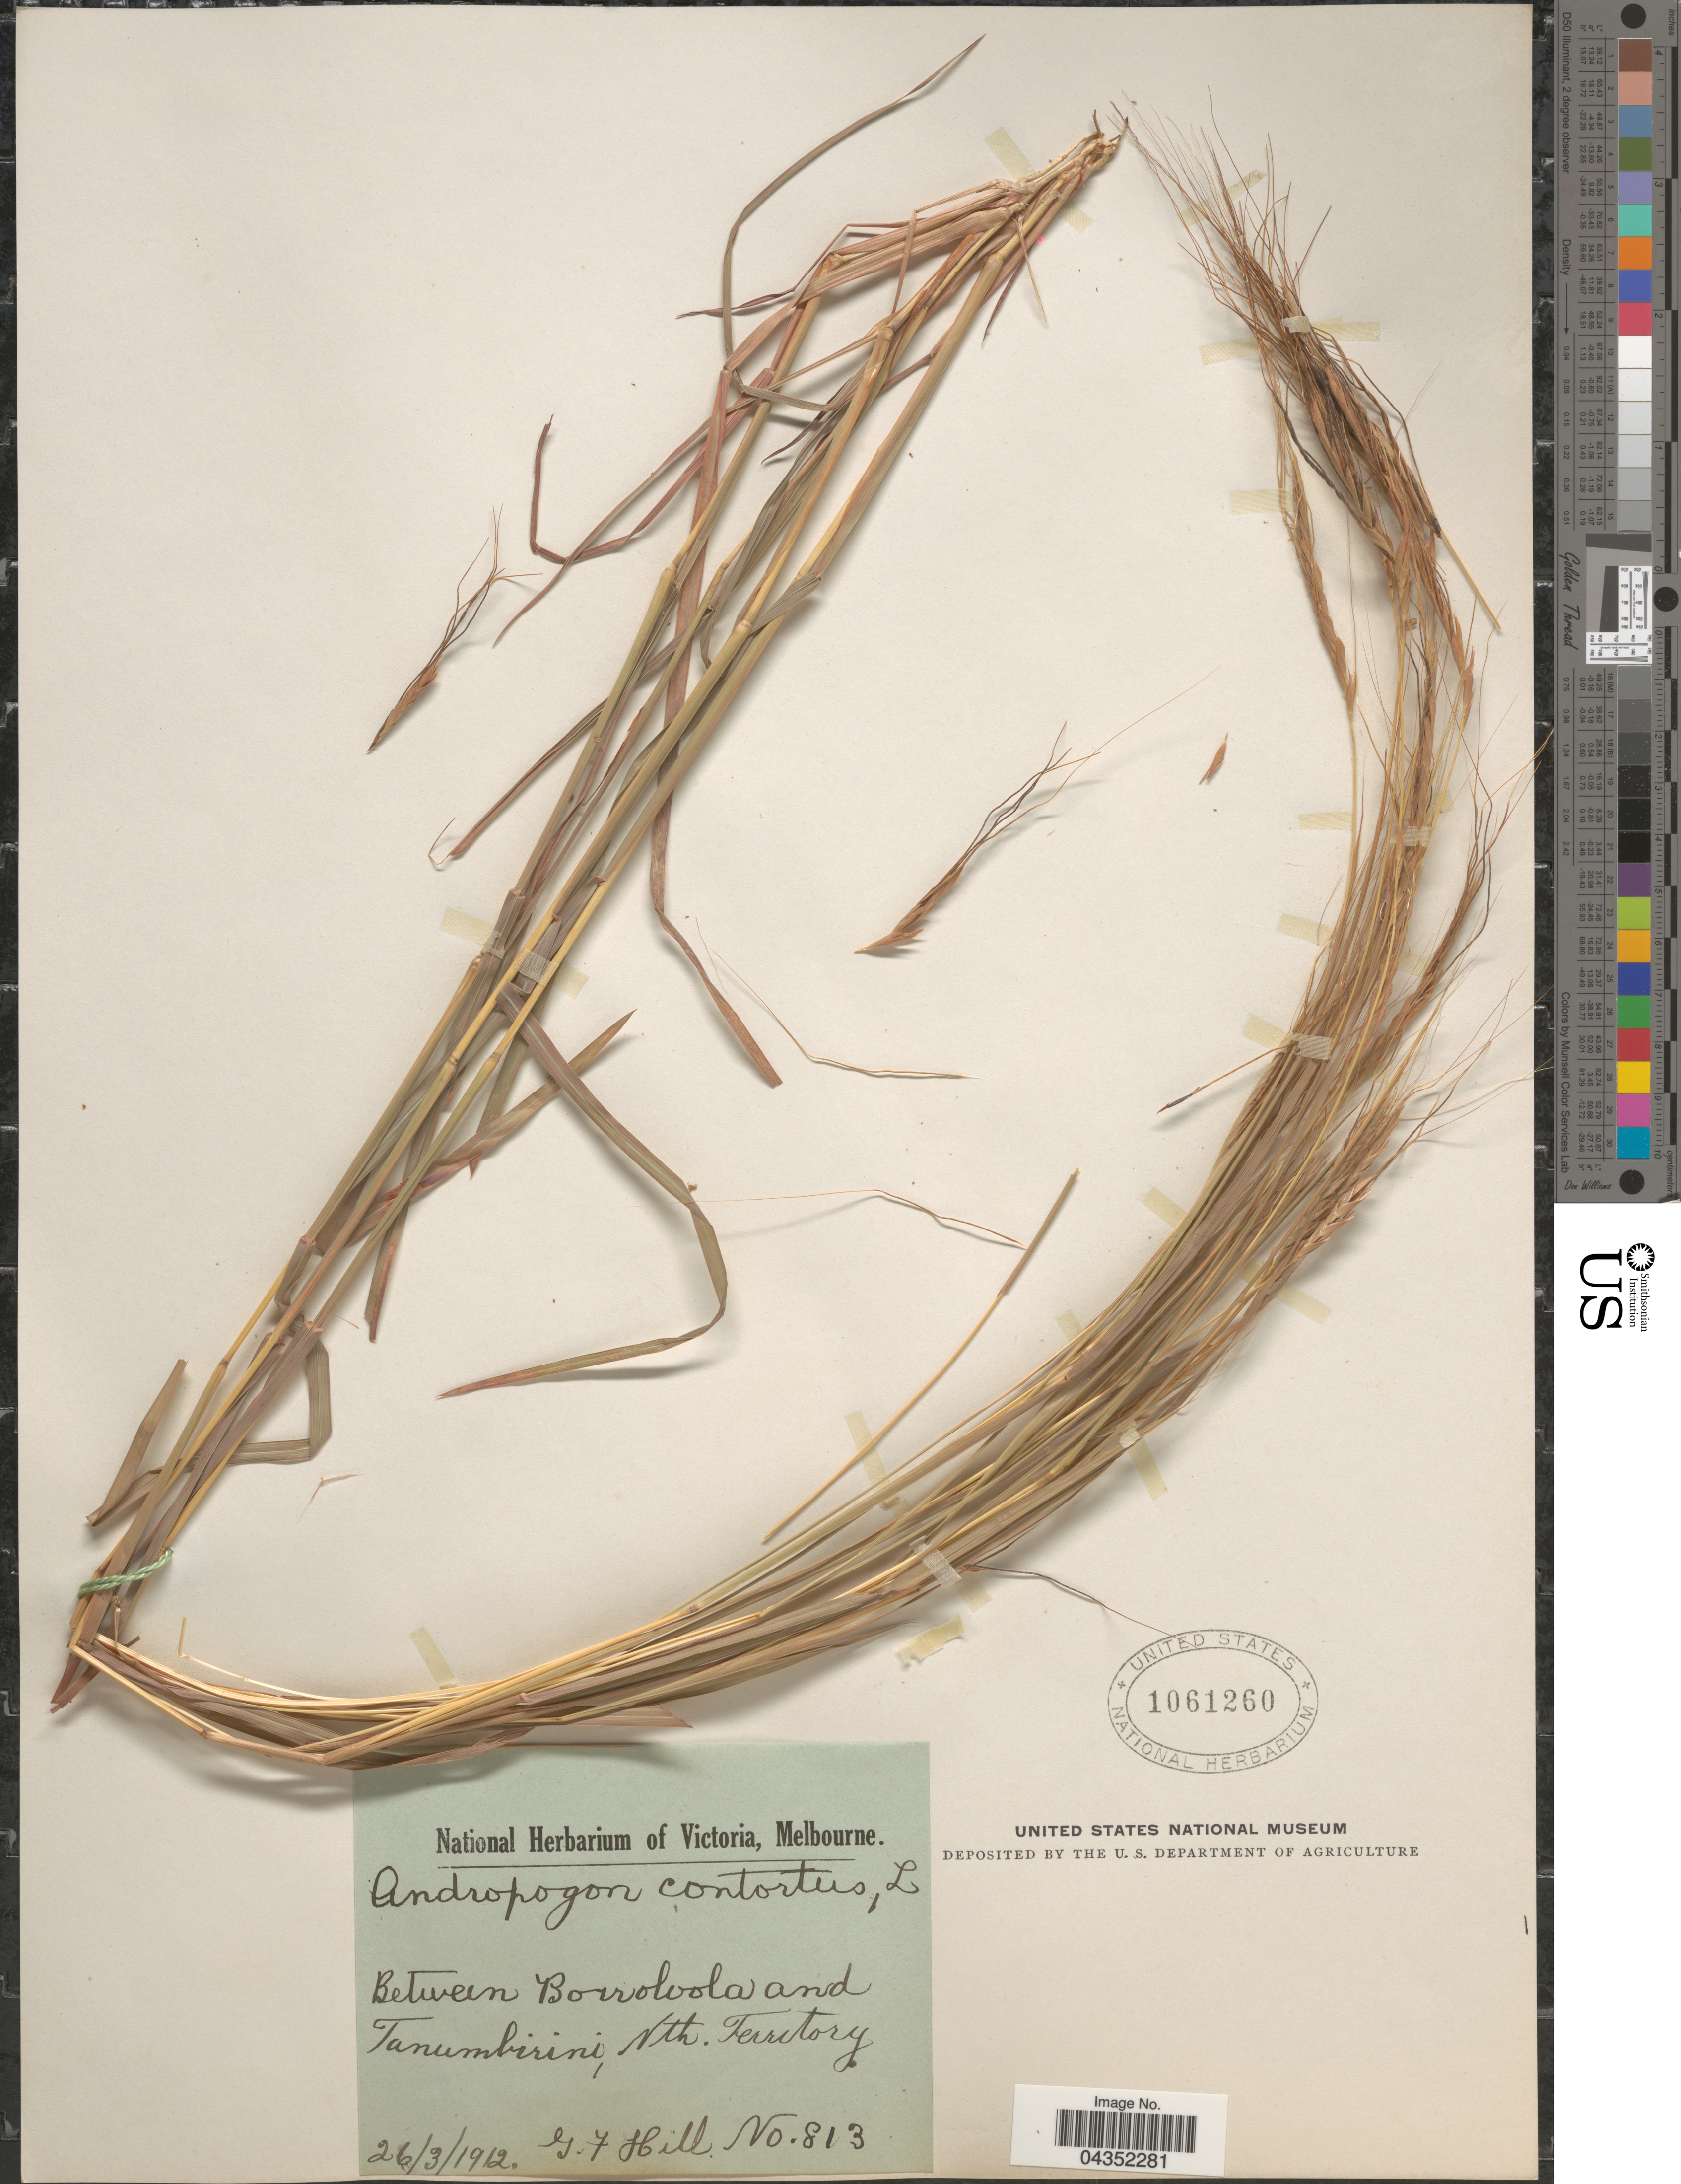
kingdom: Plantae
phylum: Tracheophyta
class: Liliopsida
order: Poales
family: Poaceae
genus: Heteropogon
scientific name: Heteropogon contortus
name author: (L.) P. Beauv. ex Roem. & Schult.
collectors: G. Hill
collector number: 813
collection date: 1912-03-26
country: Australia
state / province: Northern Territory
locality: Between Borroloola and Tanumbirini.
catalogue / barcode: US 1061260